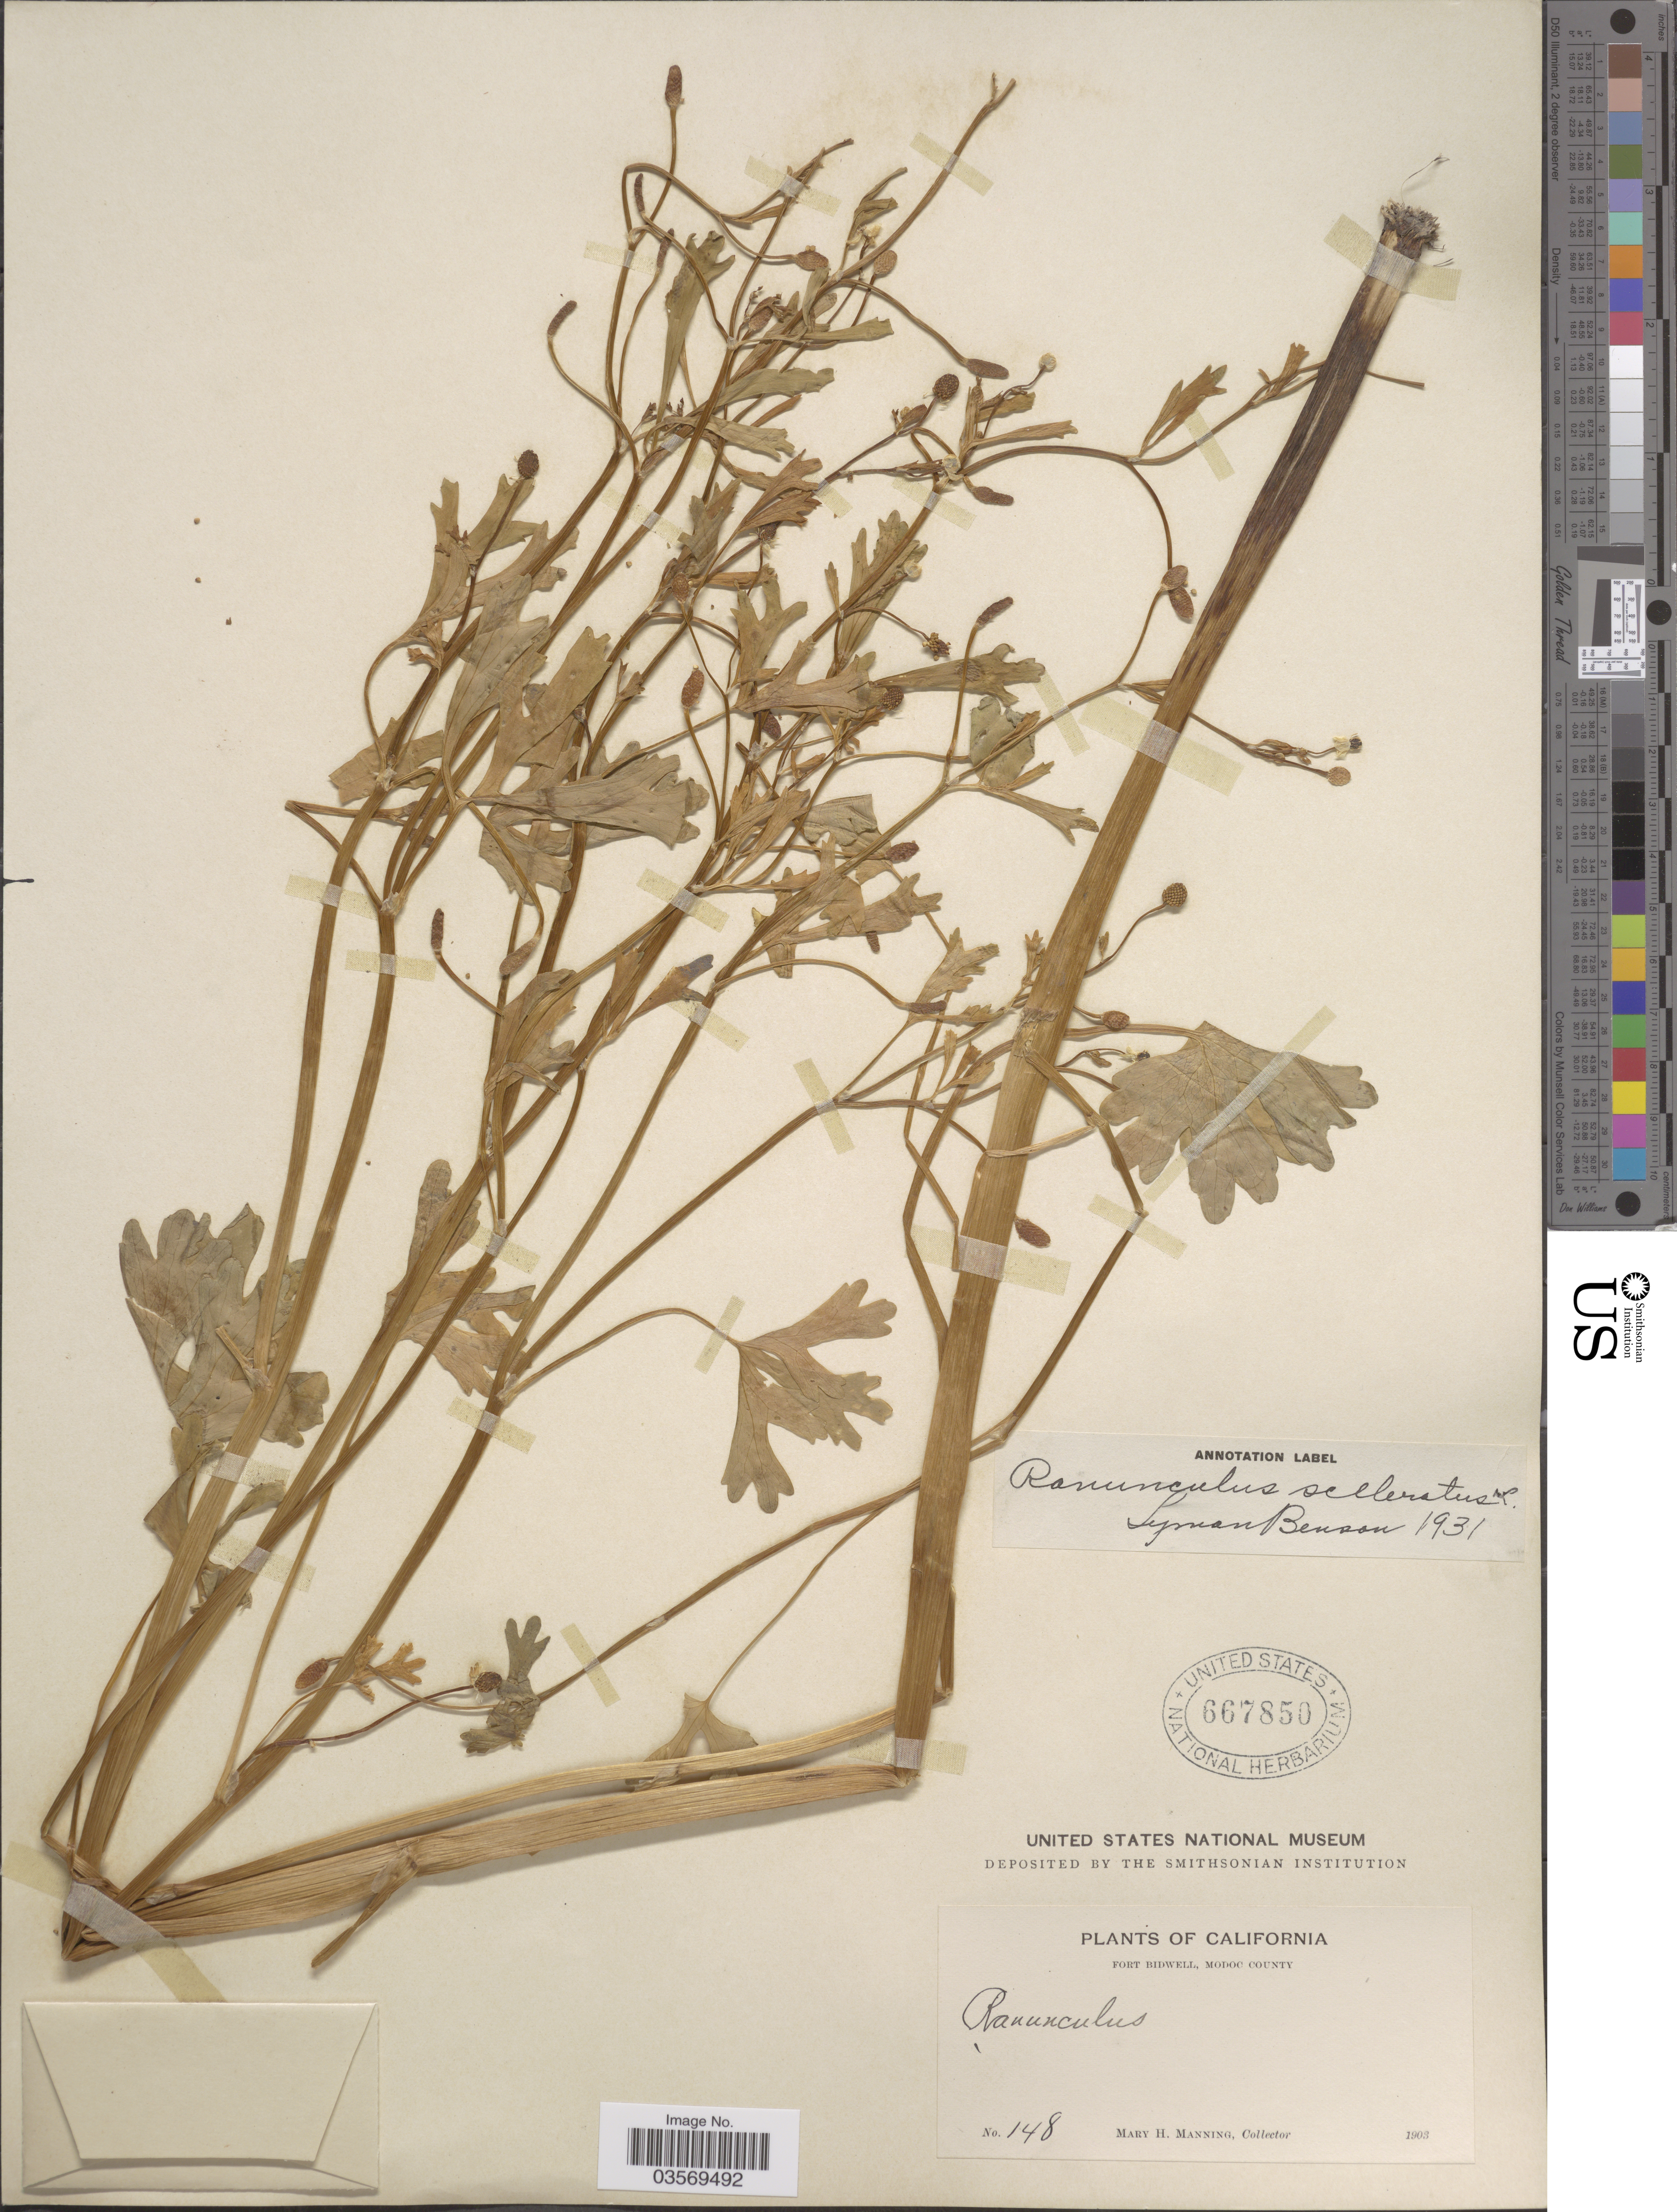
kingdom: Plantae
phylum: Tracheophyta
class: Magnoliopsida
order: Ranunculales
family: Ranunculaceae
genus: Ranunculus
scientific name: Ranunculus sceleratus var. multifidus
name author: Nutt.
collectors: M. Manning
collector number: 148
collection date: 1903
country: United States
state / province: California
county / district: Modoc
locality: Fort Bidwell, Modoc County.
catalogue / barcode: US 667850